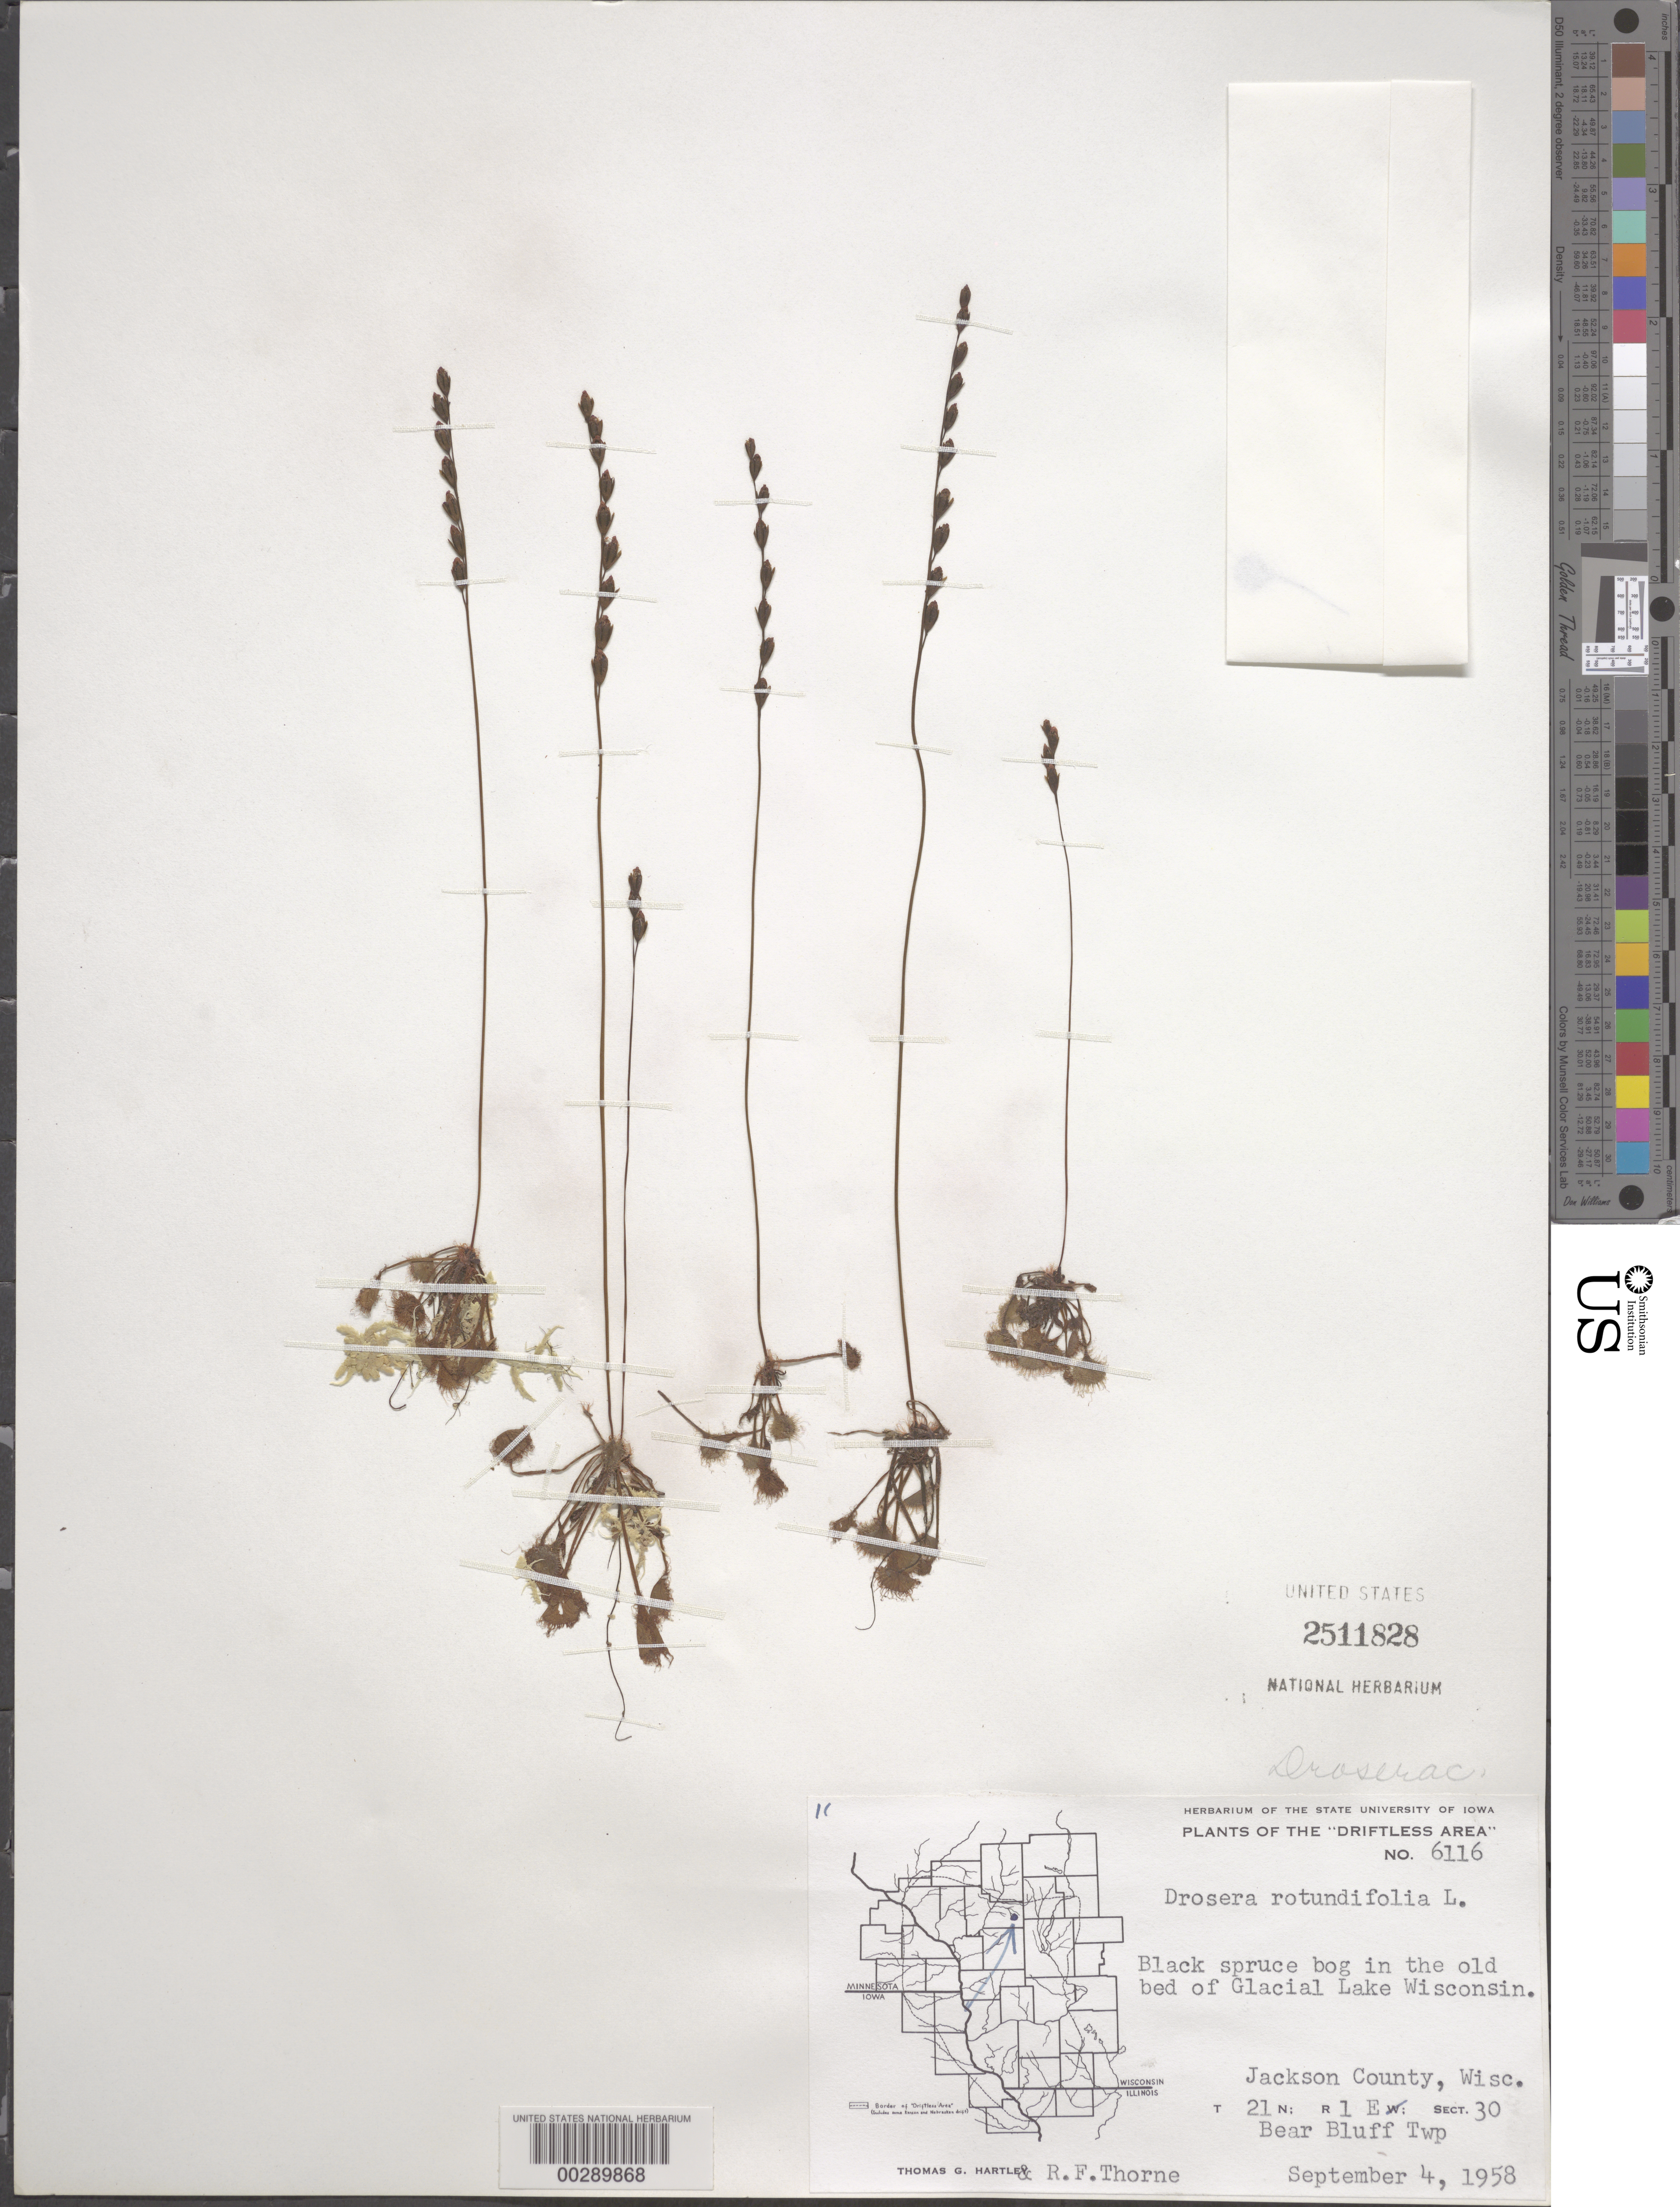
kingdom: Plantae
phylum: Tracheophyta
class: Magnoliopsida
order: Caryophyllales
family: Droseraceae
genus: Drosera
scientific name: Drosera rotundifolia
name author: L.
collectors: T. G. Hartley & R. F. Thorne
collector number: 6116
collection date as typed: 04 Sep 1958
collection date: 1958-09-04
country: United States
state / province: Wisconsin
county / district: Jackson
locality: Glacial lake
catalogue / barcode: US 2511828